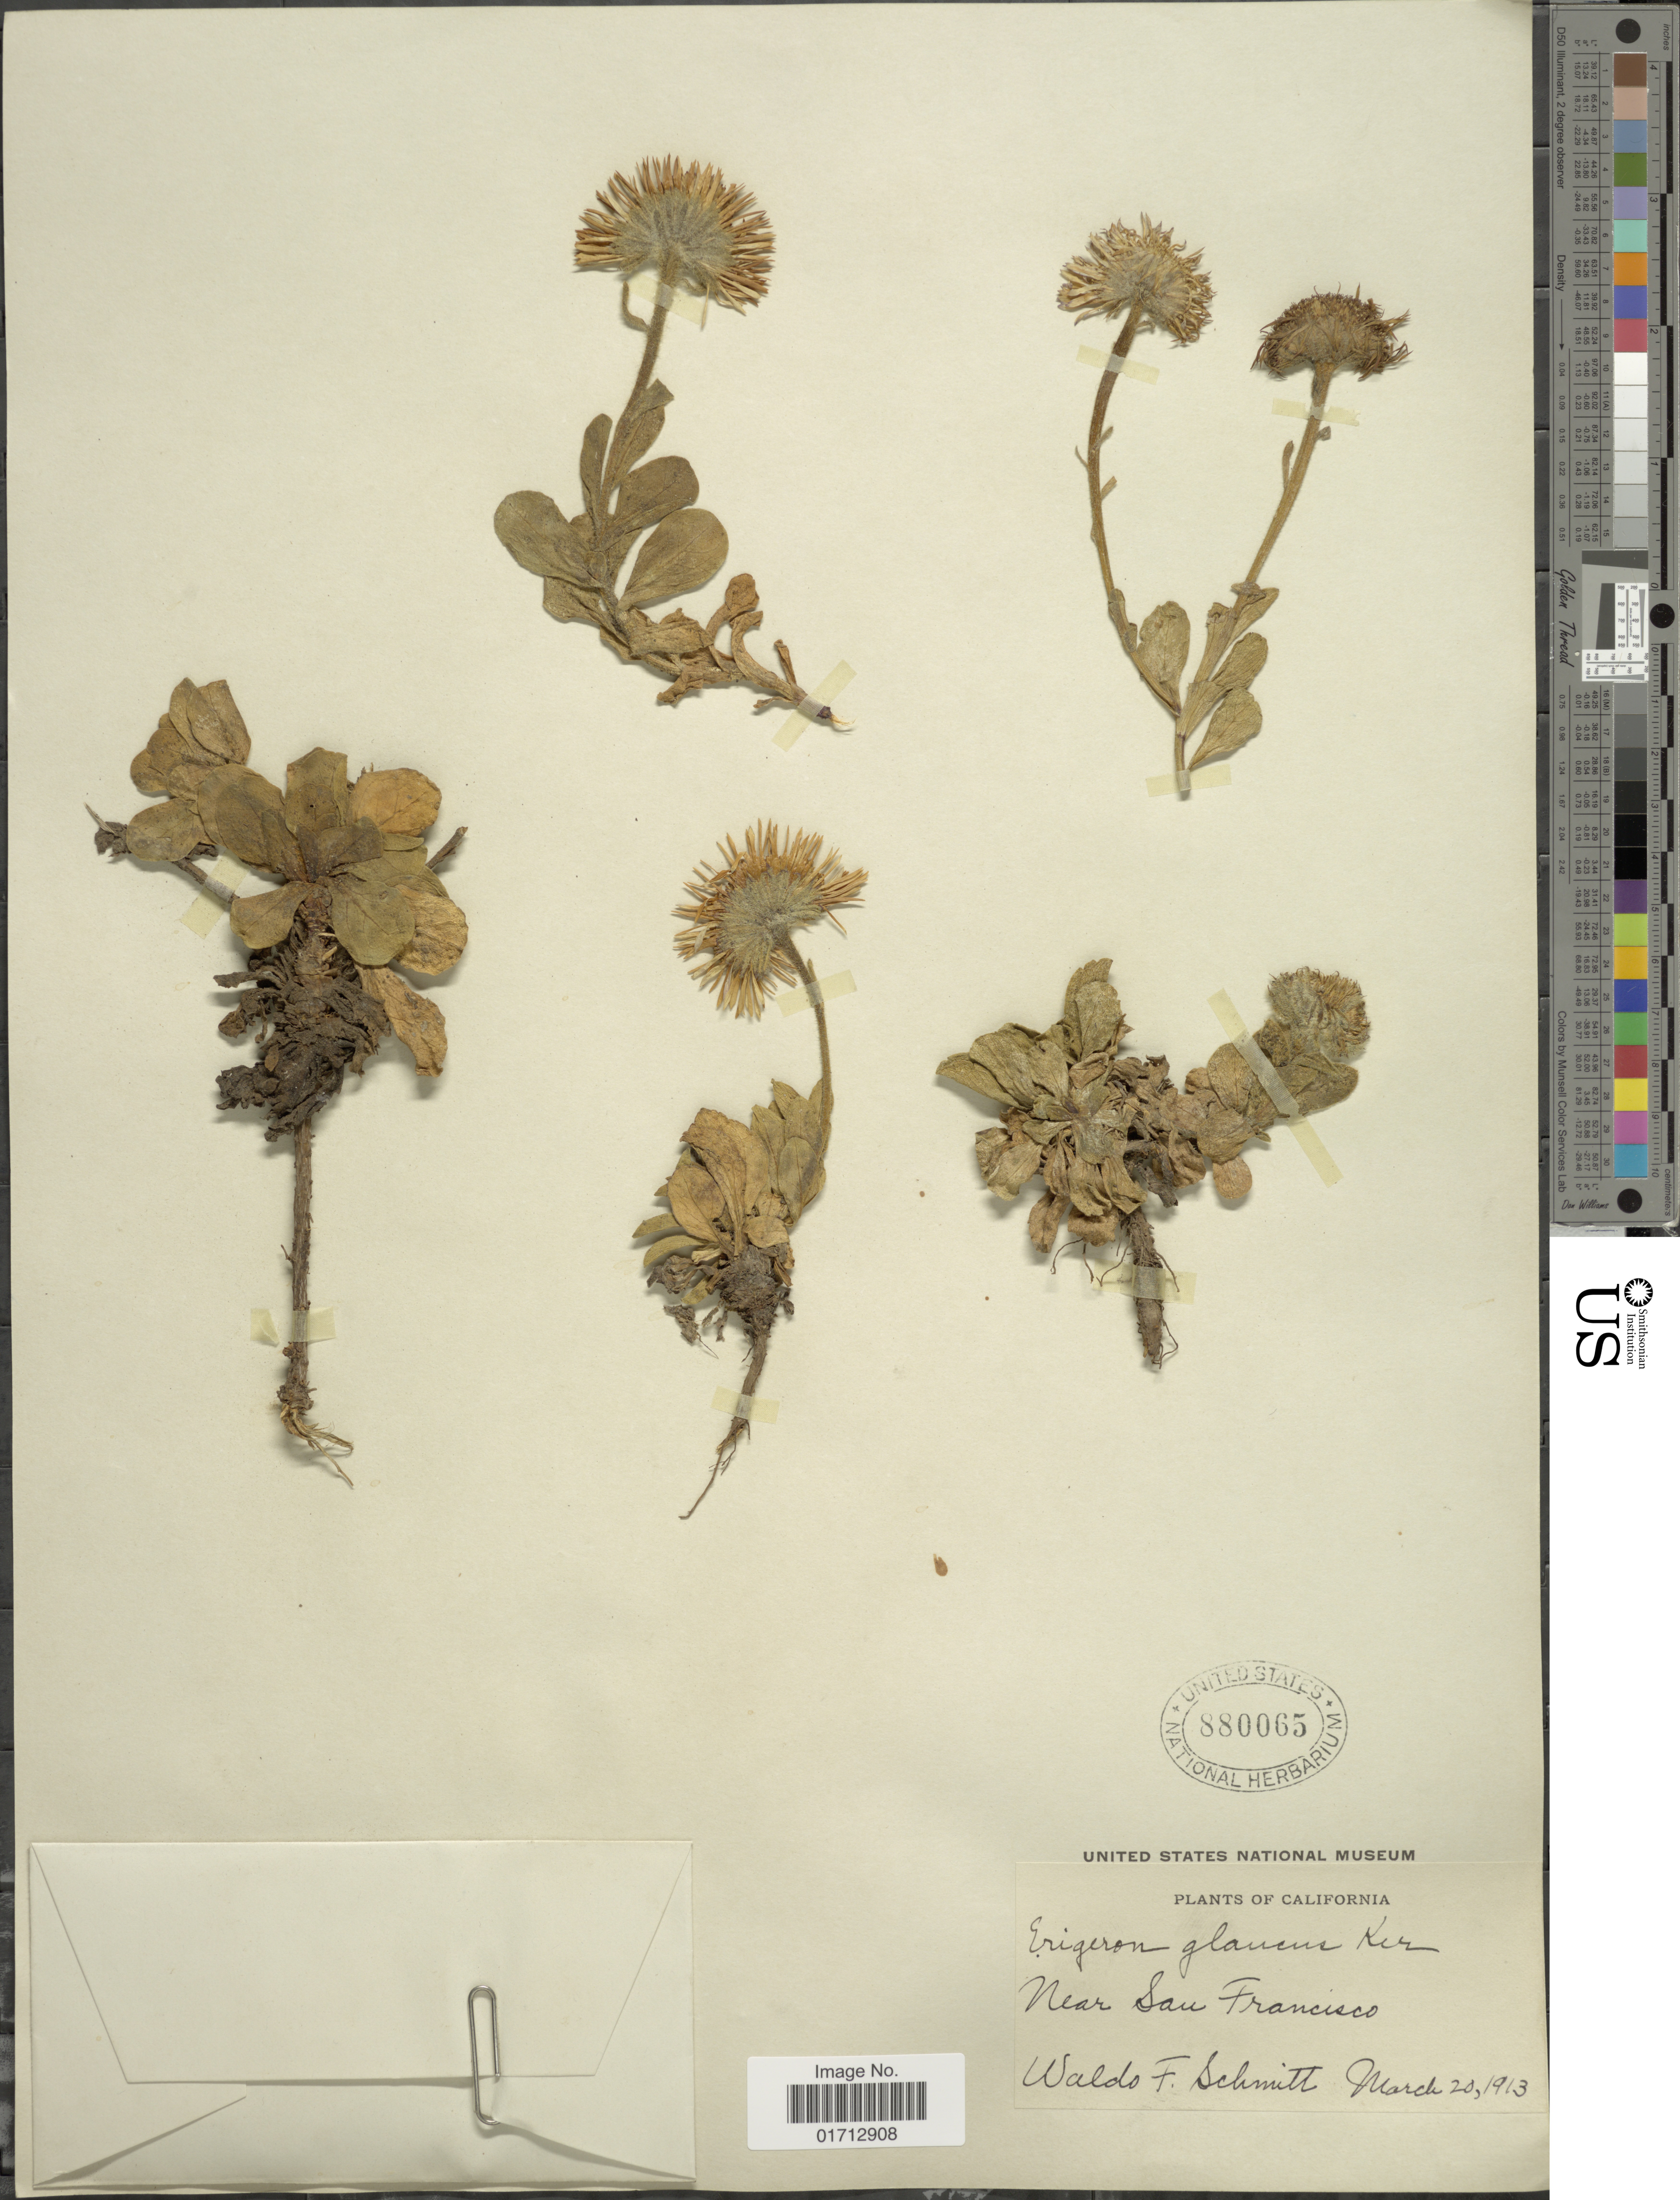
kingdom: Plantae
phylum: Tracheophyta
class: Magnoliopsida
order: Asterales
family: Asteraceae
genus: Erigeron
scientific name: Erigeron glaucus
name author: Ker Gawl.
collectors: W. L. Schmitt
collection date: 1913-03-20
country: United States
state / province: California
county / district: San Francisco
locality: Near San Francisco.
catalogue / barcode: US 880065